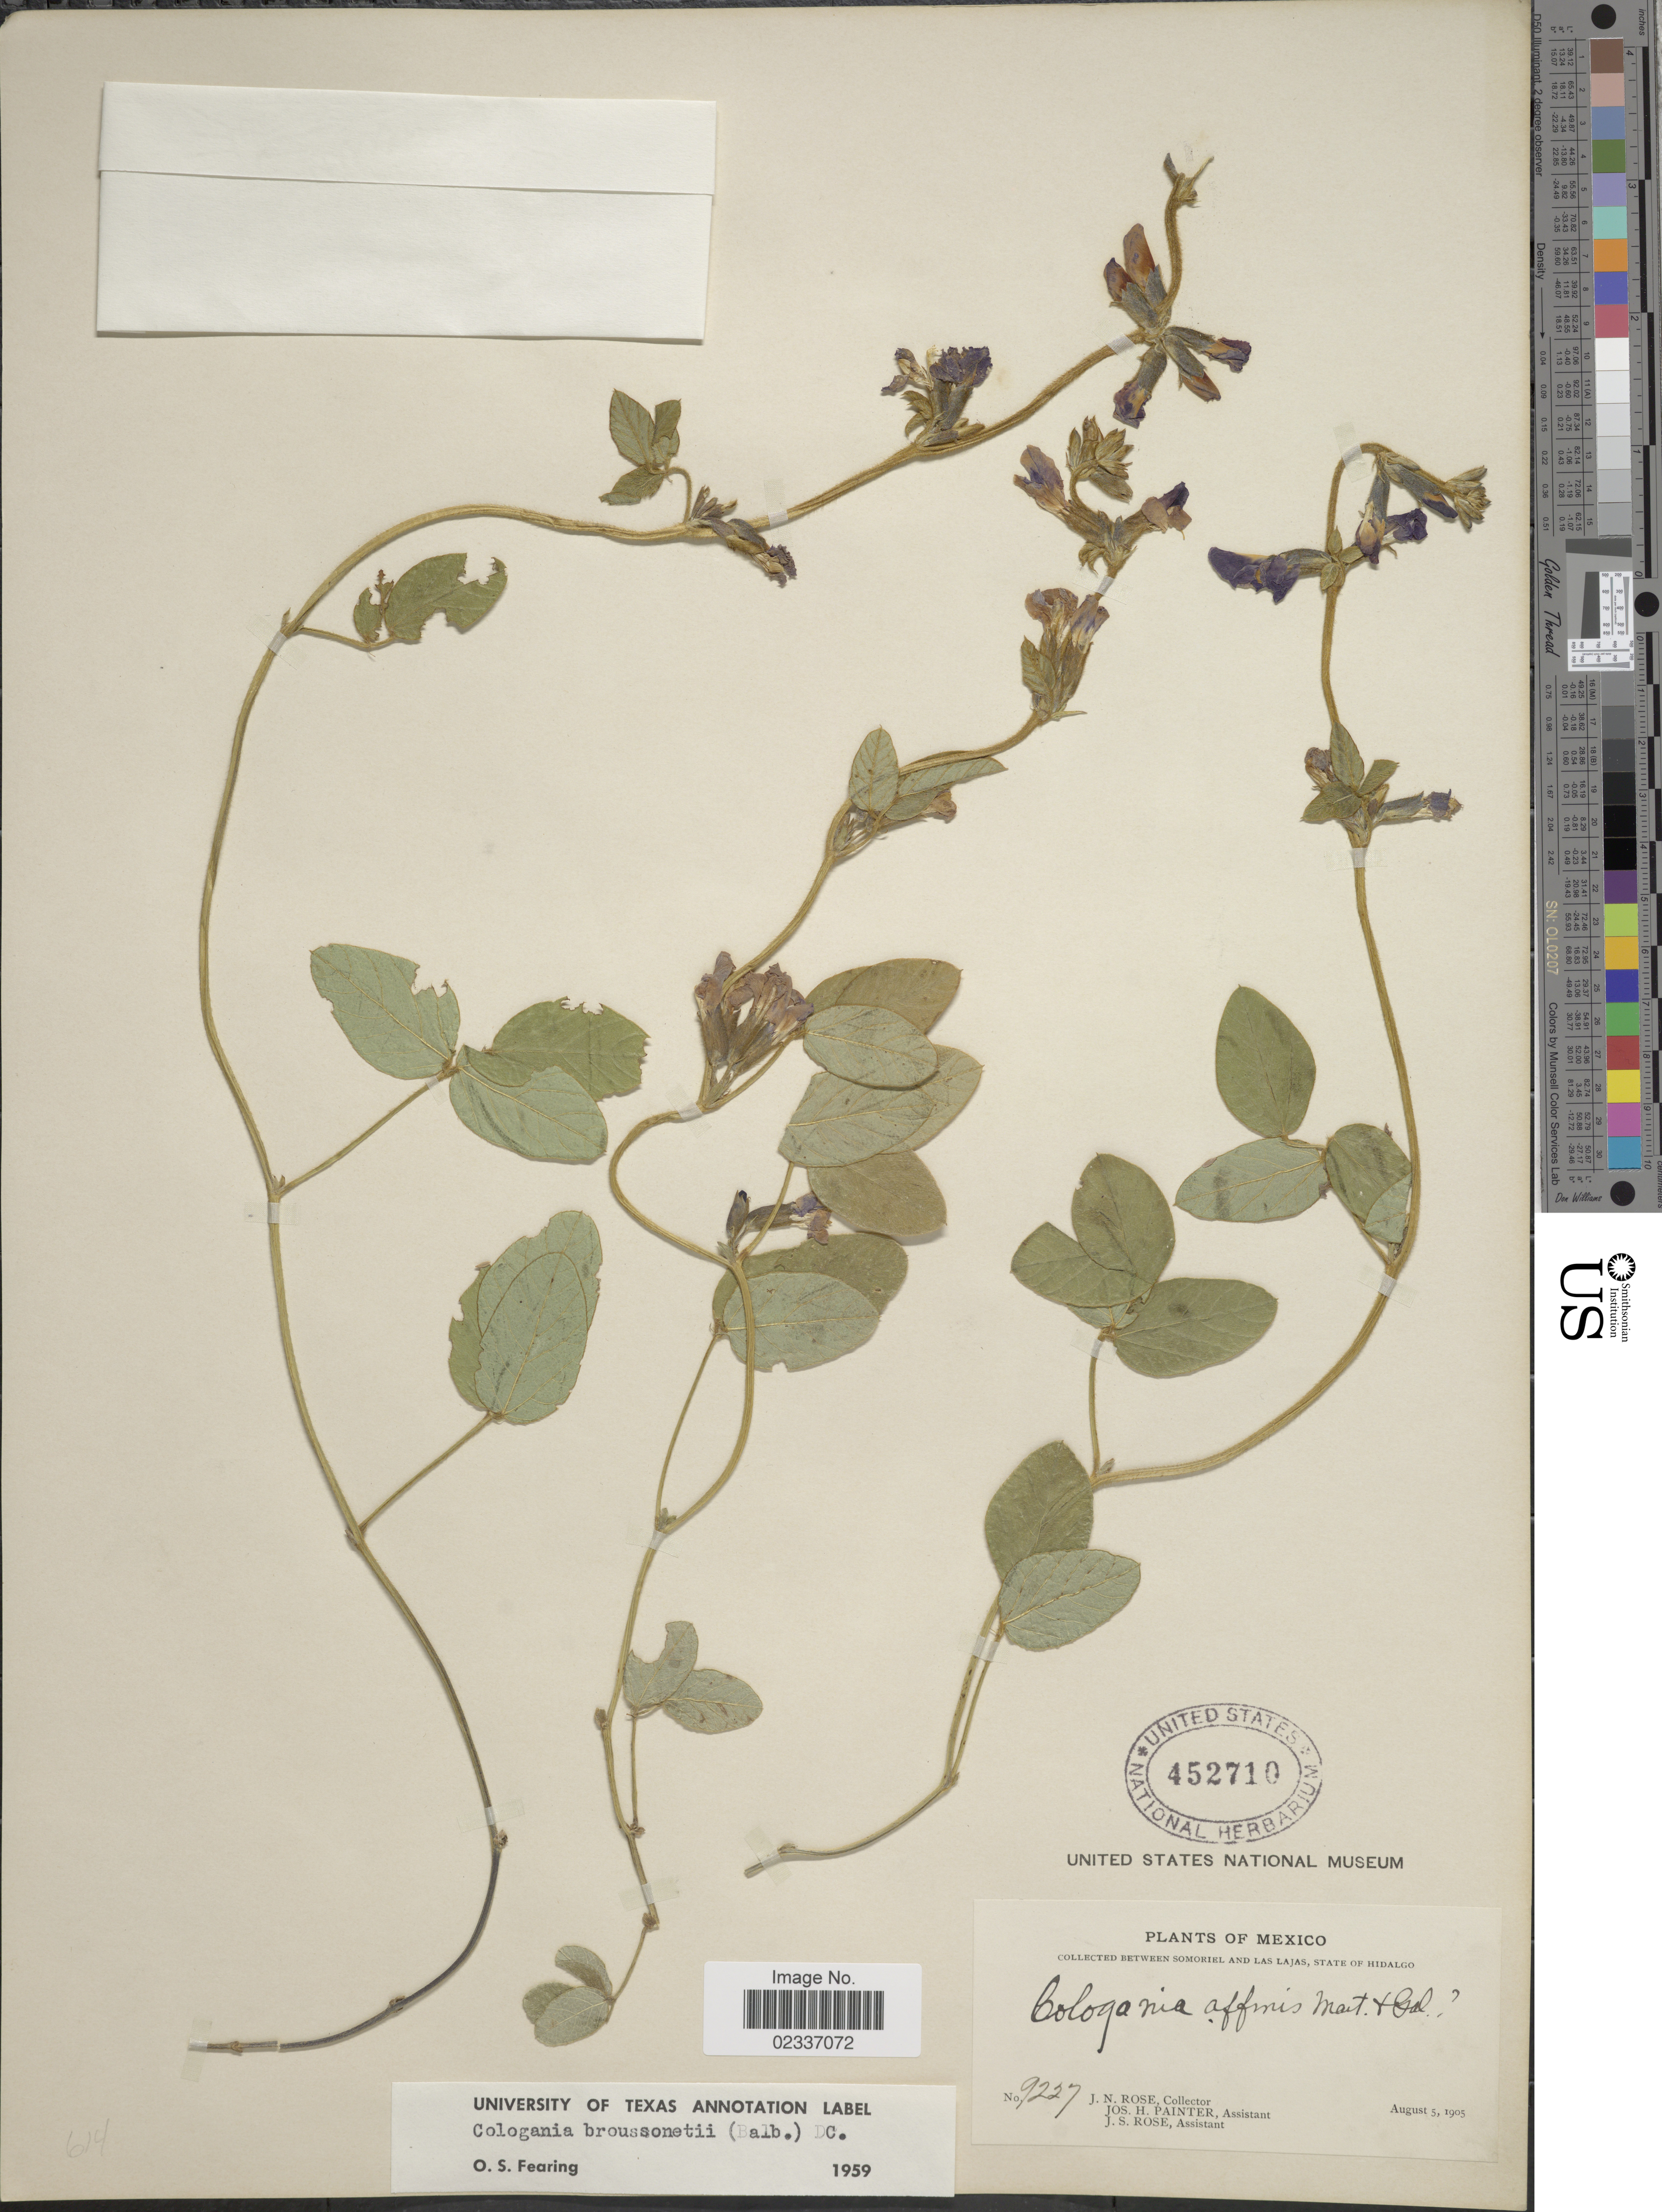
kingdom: Plantae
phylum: Tracheophyta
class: Magnoliopsida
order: Fabales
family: Fabaceae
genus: Cologania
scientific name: Cologania broussonetii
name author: (Balb.) DC.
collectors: J. N. Rose, J. H. Painter & J. S. Rose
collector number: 9227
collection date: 1905-08-05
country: Mexico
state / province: Hidalgo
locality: Between Somoriel and Las Lajas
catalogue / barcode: US 452710